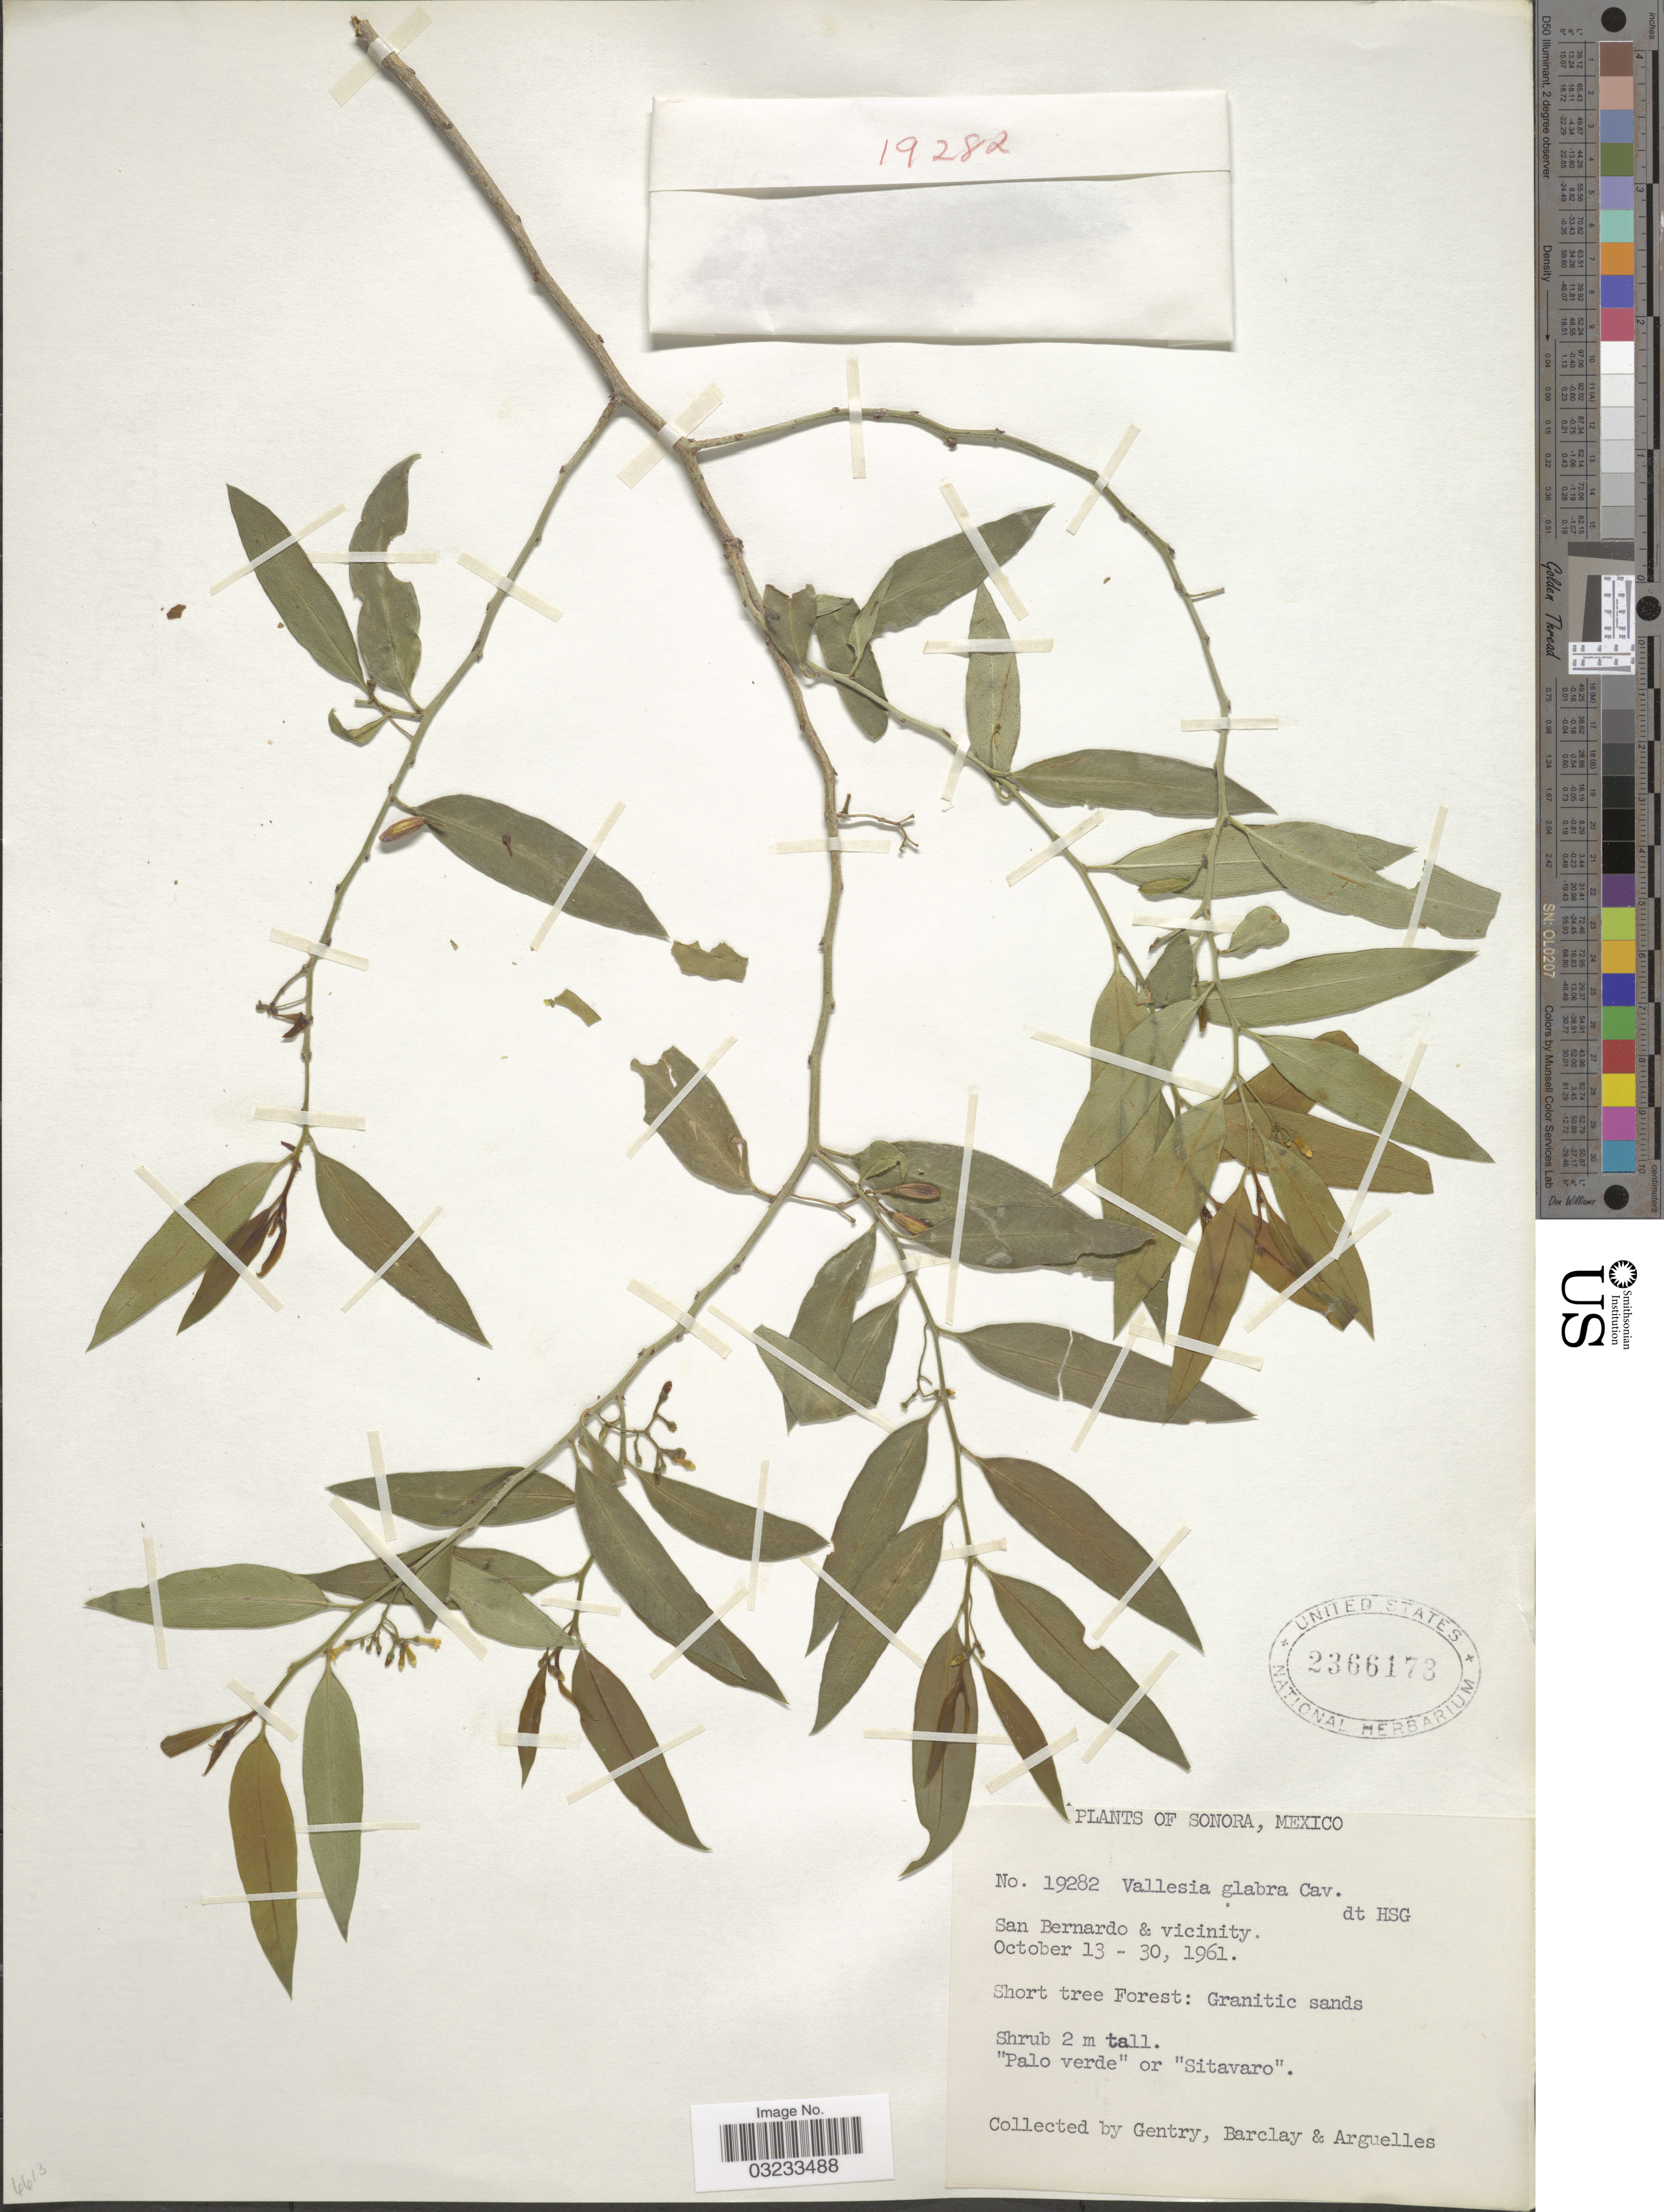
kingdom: Plantae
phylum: Tracheophyta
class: Magnoliopsida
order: Gentianales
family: Apocynaceae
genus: Vallesia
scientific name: Vallesia glabra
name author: (Cav.) Link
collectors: Gentry, --, -- Barclay & Arguelles, --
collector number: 19282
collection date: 1961-10-13/1961-10-30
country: Mexico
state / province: Sonora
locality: San Bernardo & vicinity.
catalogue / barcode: US 2366173